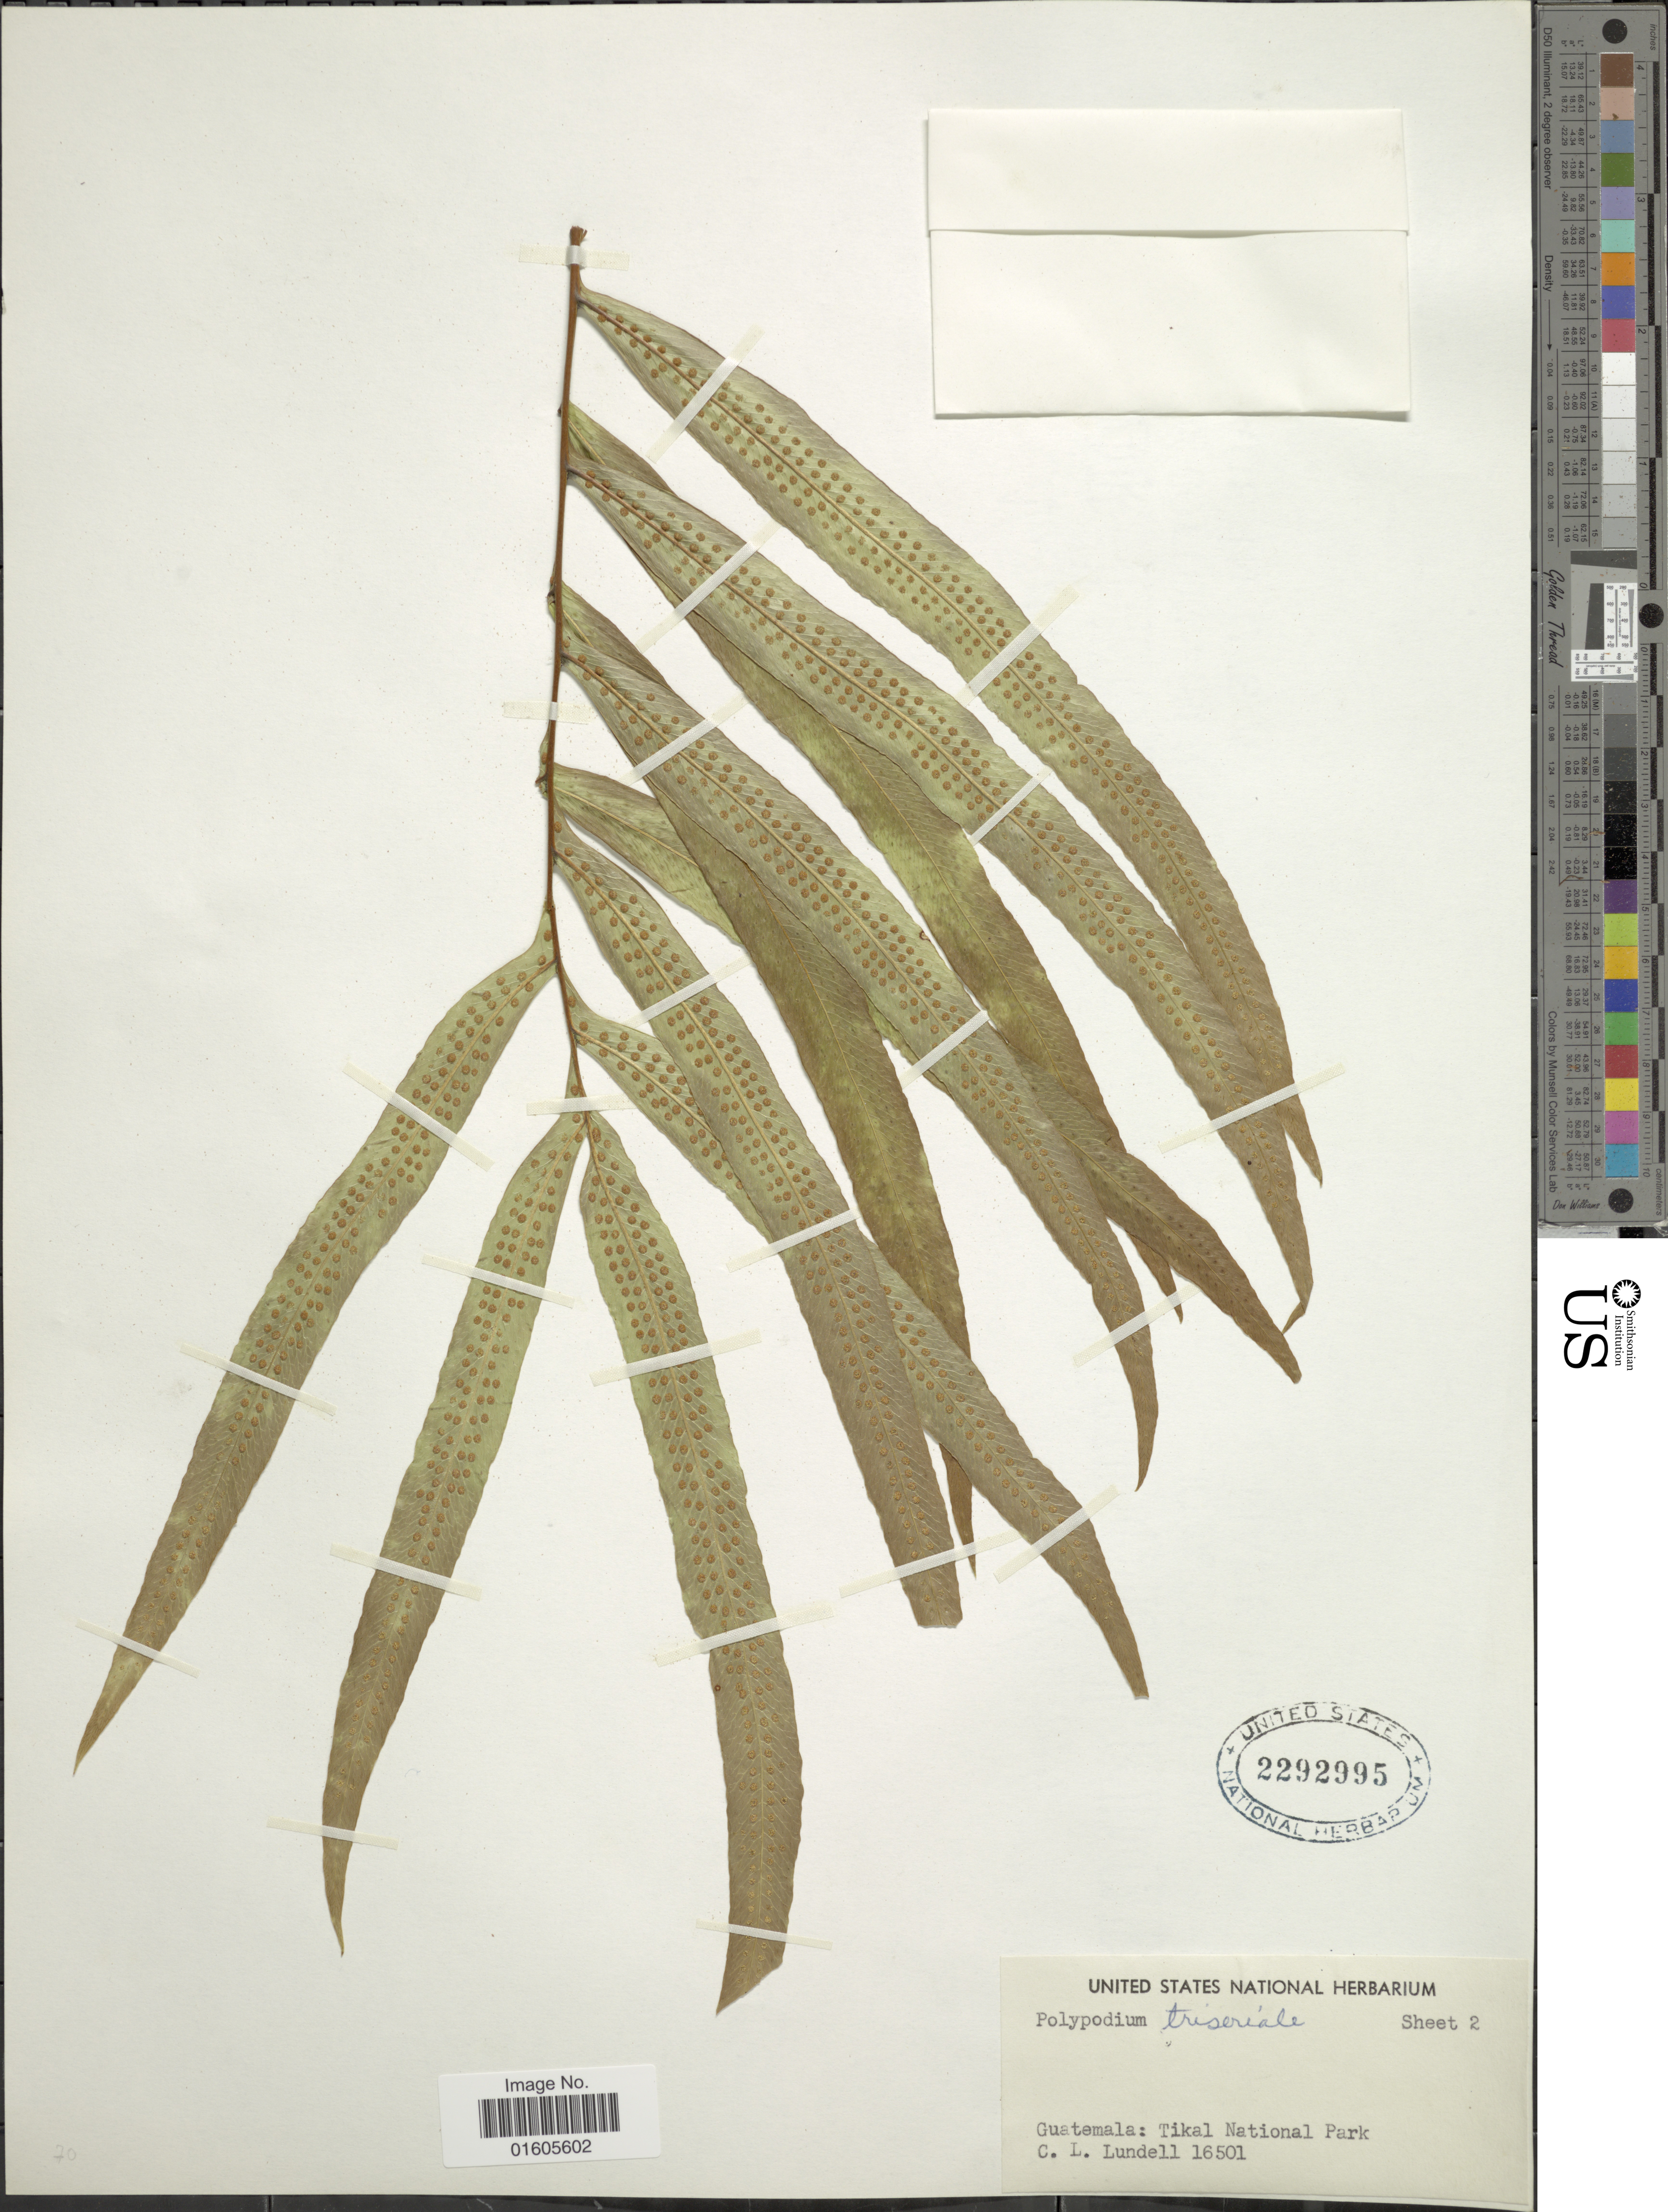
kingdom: Plantae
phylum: Tracheophyta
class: Polypodiopsida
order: Polypodiales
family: Polypodiaceae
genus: Serpocaulon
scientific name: Serpocaulon triseriale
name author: (Sw.) A.R. Sm.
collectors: C. L. Lundell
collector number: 16501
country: Guatemala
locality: Tikal National Park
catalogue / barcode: US 2292995